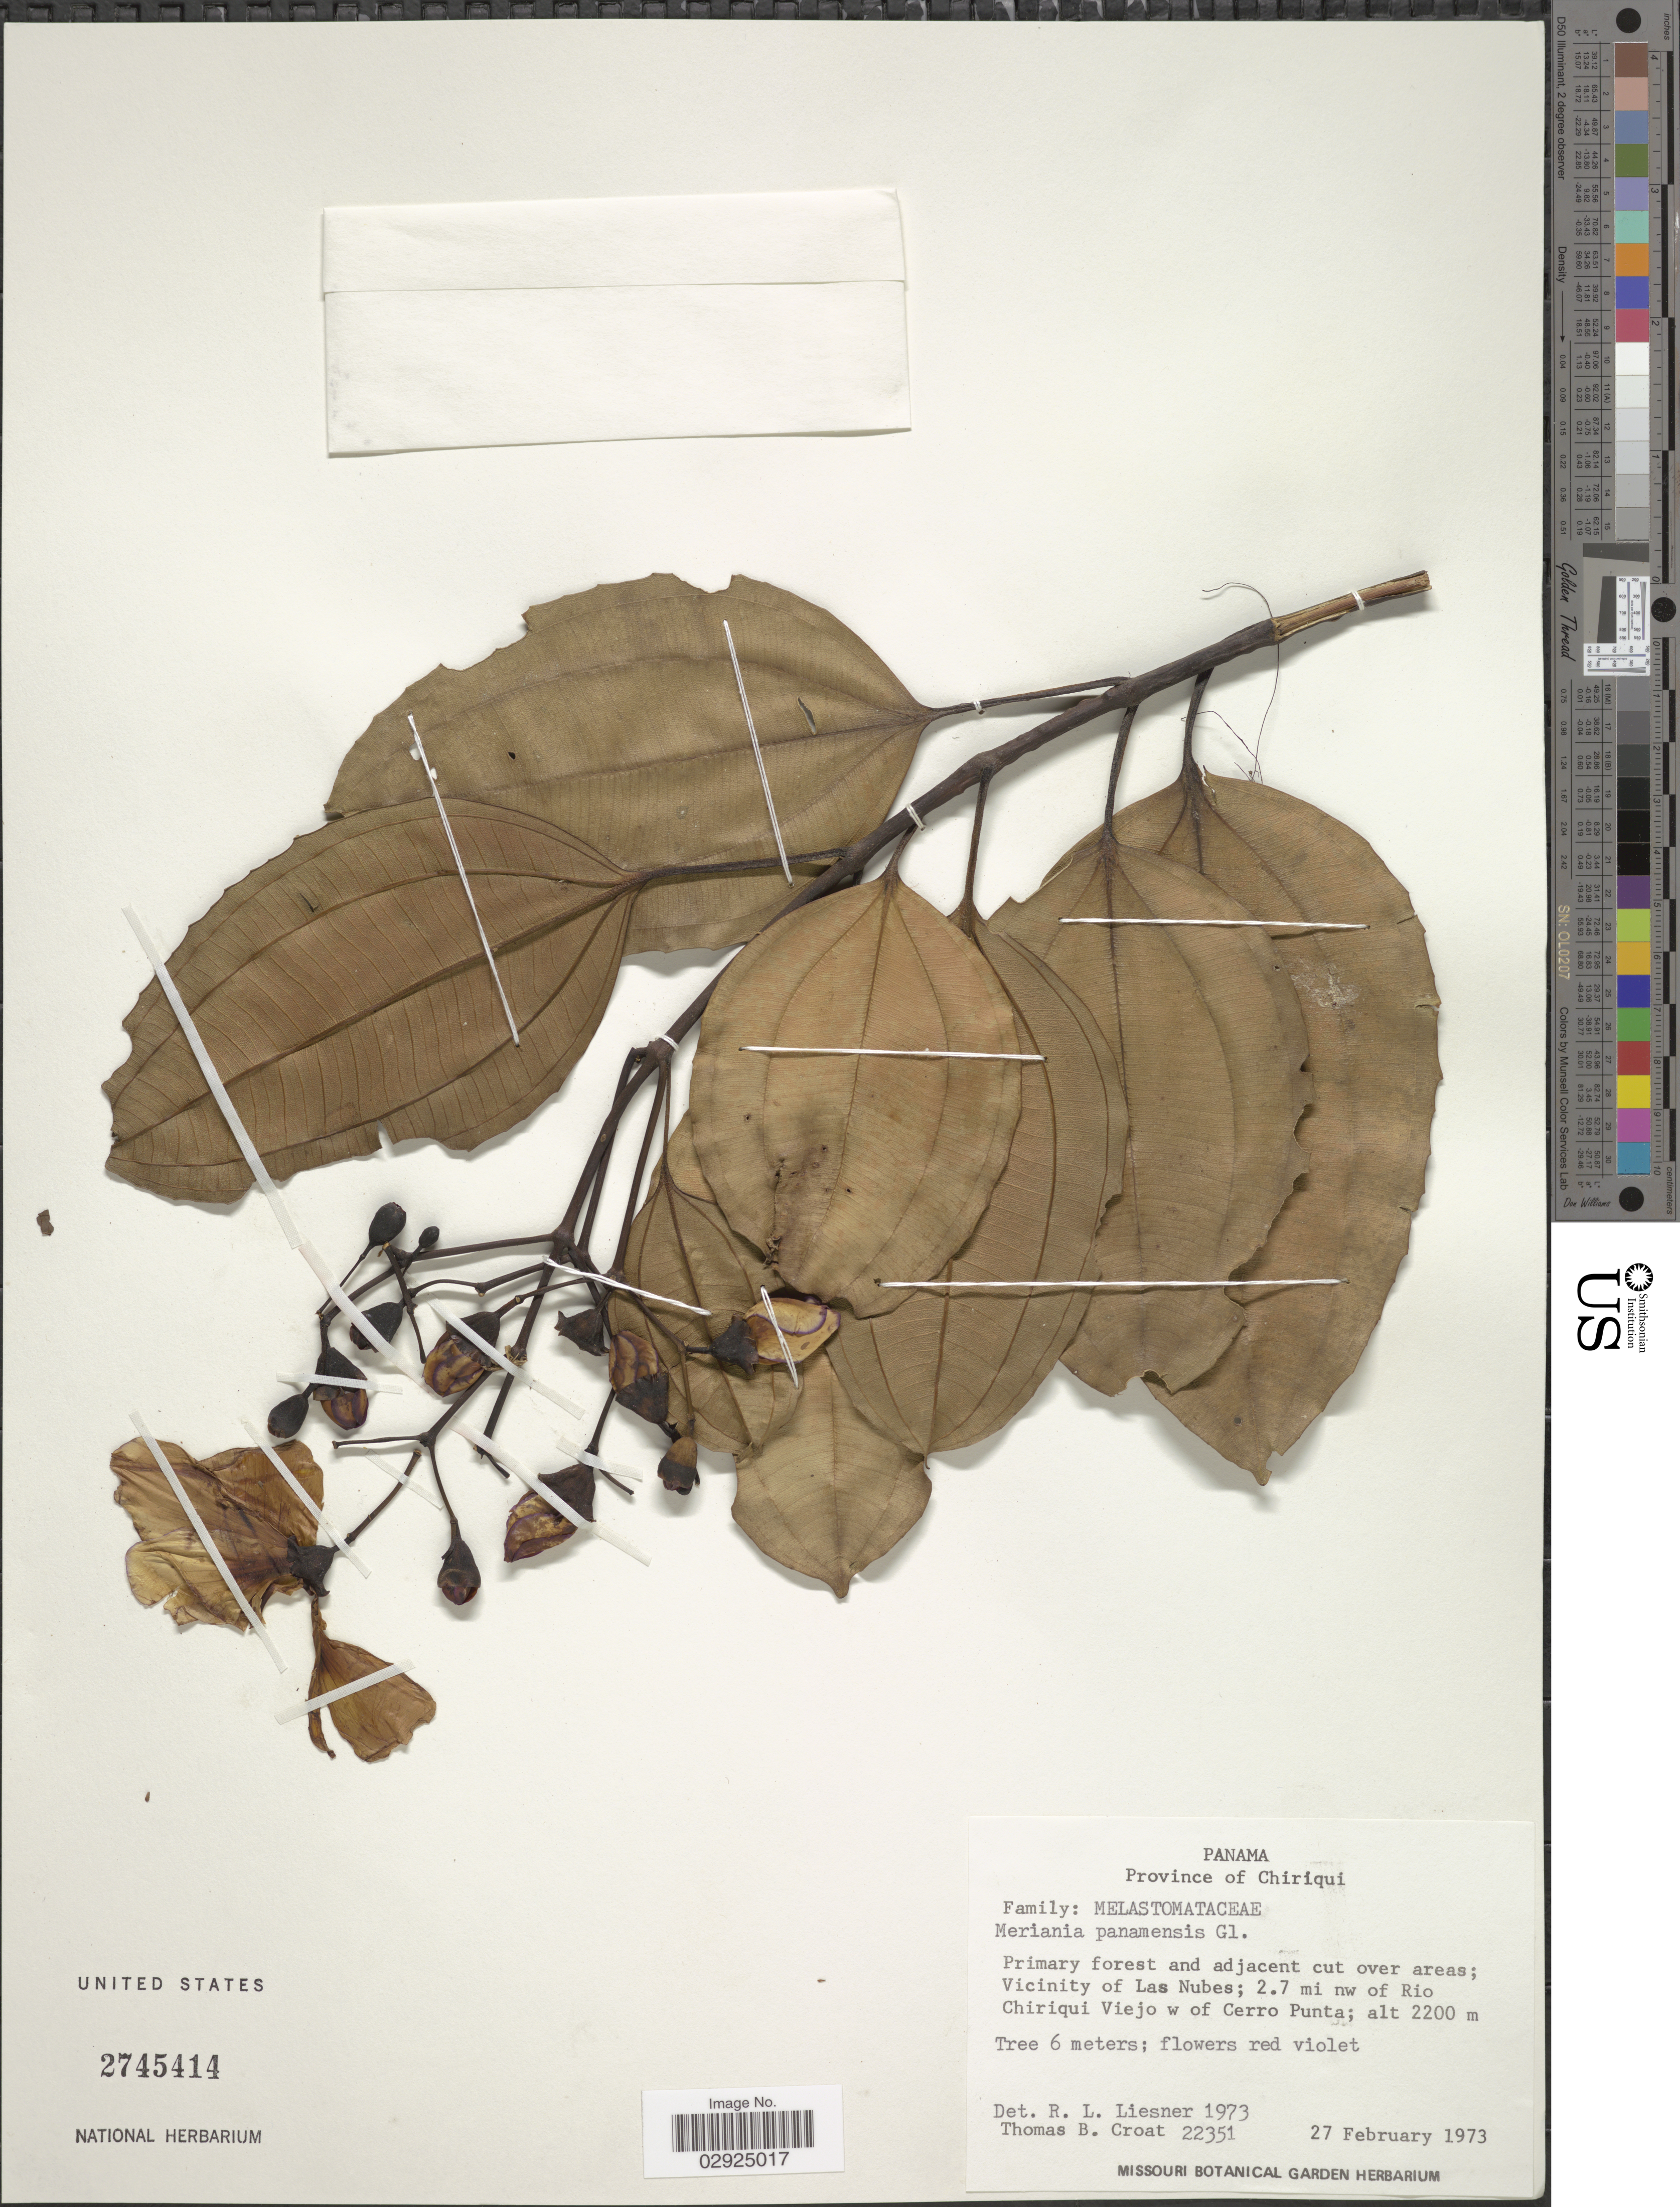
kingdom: Plantae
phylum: Tracheophyta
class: Magnoliopsida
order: Myrtales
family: Melastomataceae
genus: Meriania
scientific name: Meriania panamensis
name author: Gleason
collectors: T. B. Croat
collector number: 22351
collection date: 1973-02-27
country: Panama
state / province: Chiriqui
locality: Vicinity of Las Nubes; 2.7 mi nw of Rio Chiriqui Viejo w of Cerro Punta.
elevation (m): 2200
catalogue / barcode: US 2745414